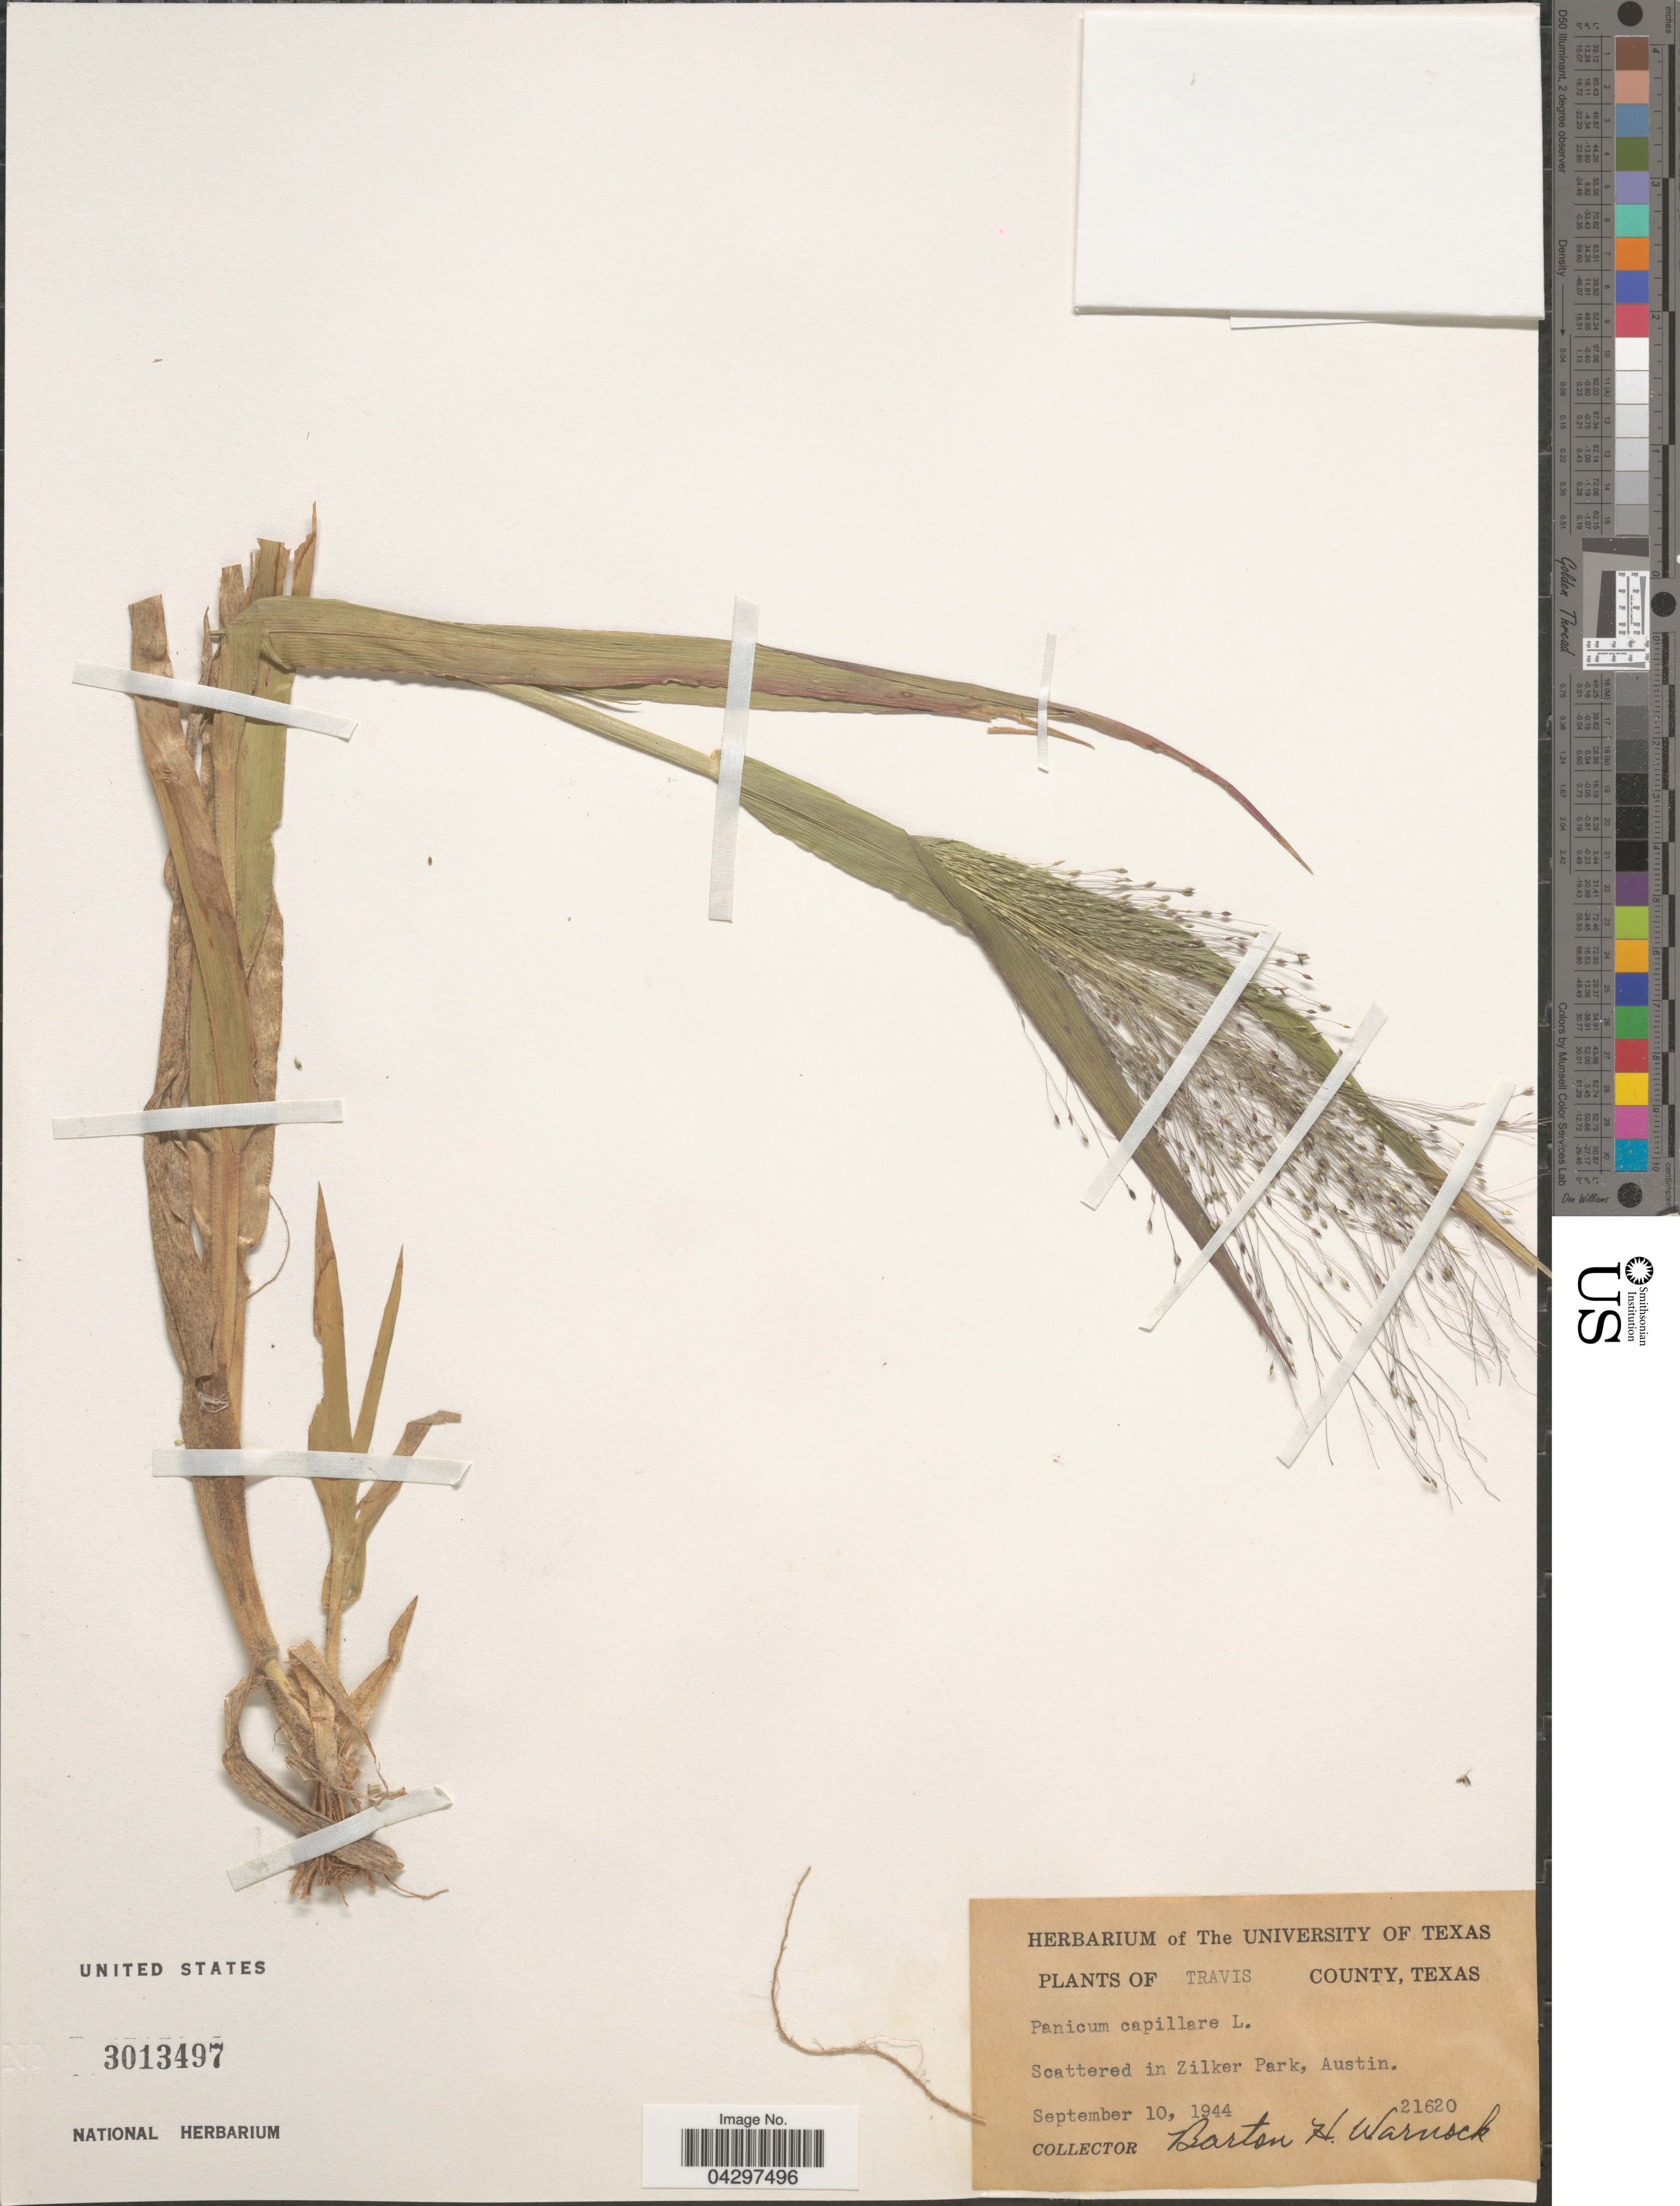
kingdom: Plantae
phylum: Tracheophyta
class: Liliopsida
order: Poales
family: Poaceae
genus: Panicum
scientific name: Panicum capillare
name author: L.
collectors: B. H. Warnock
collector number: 21620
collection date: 1944-09-10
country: United States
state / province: Texas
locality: Travis County. Scattered in Zilker Park, Austin.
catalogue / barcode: US 3013497